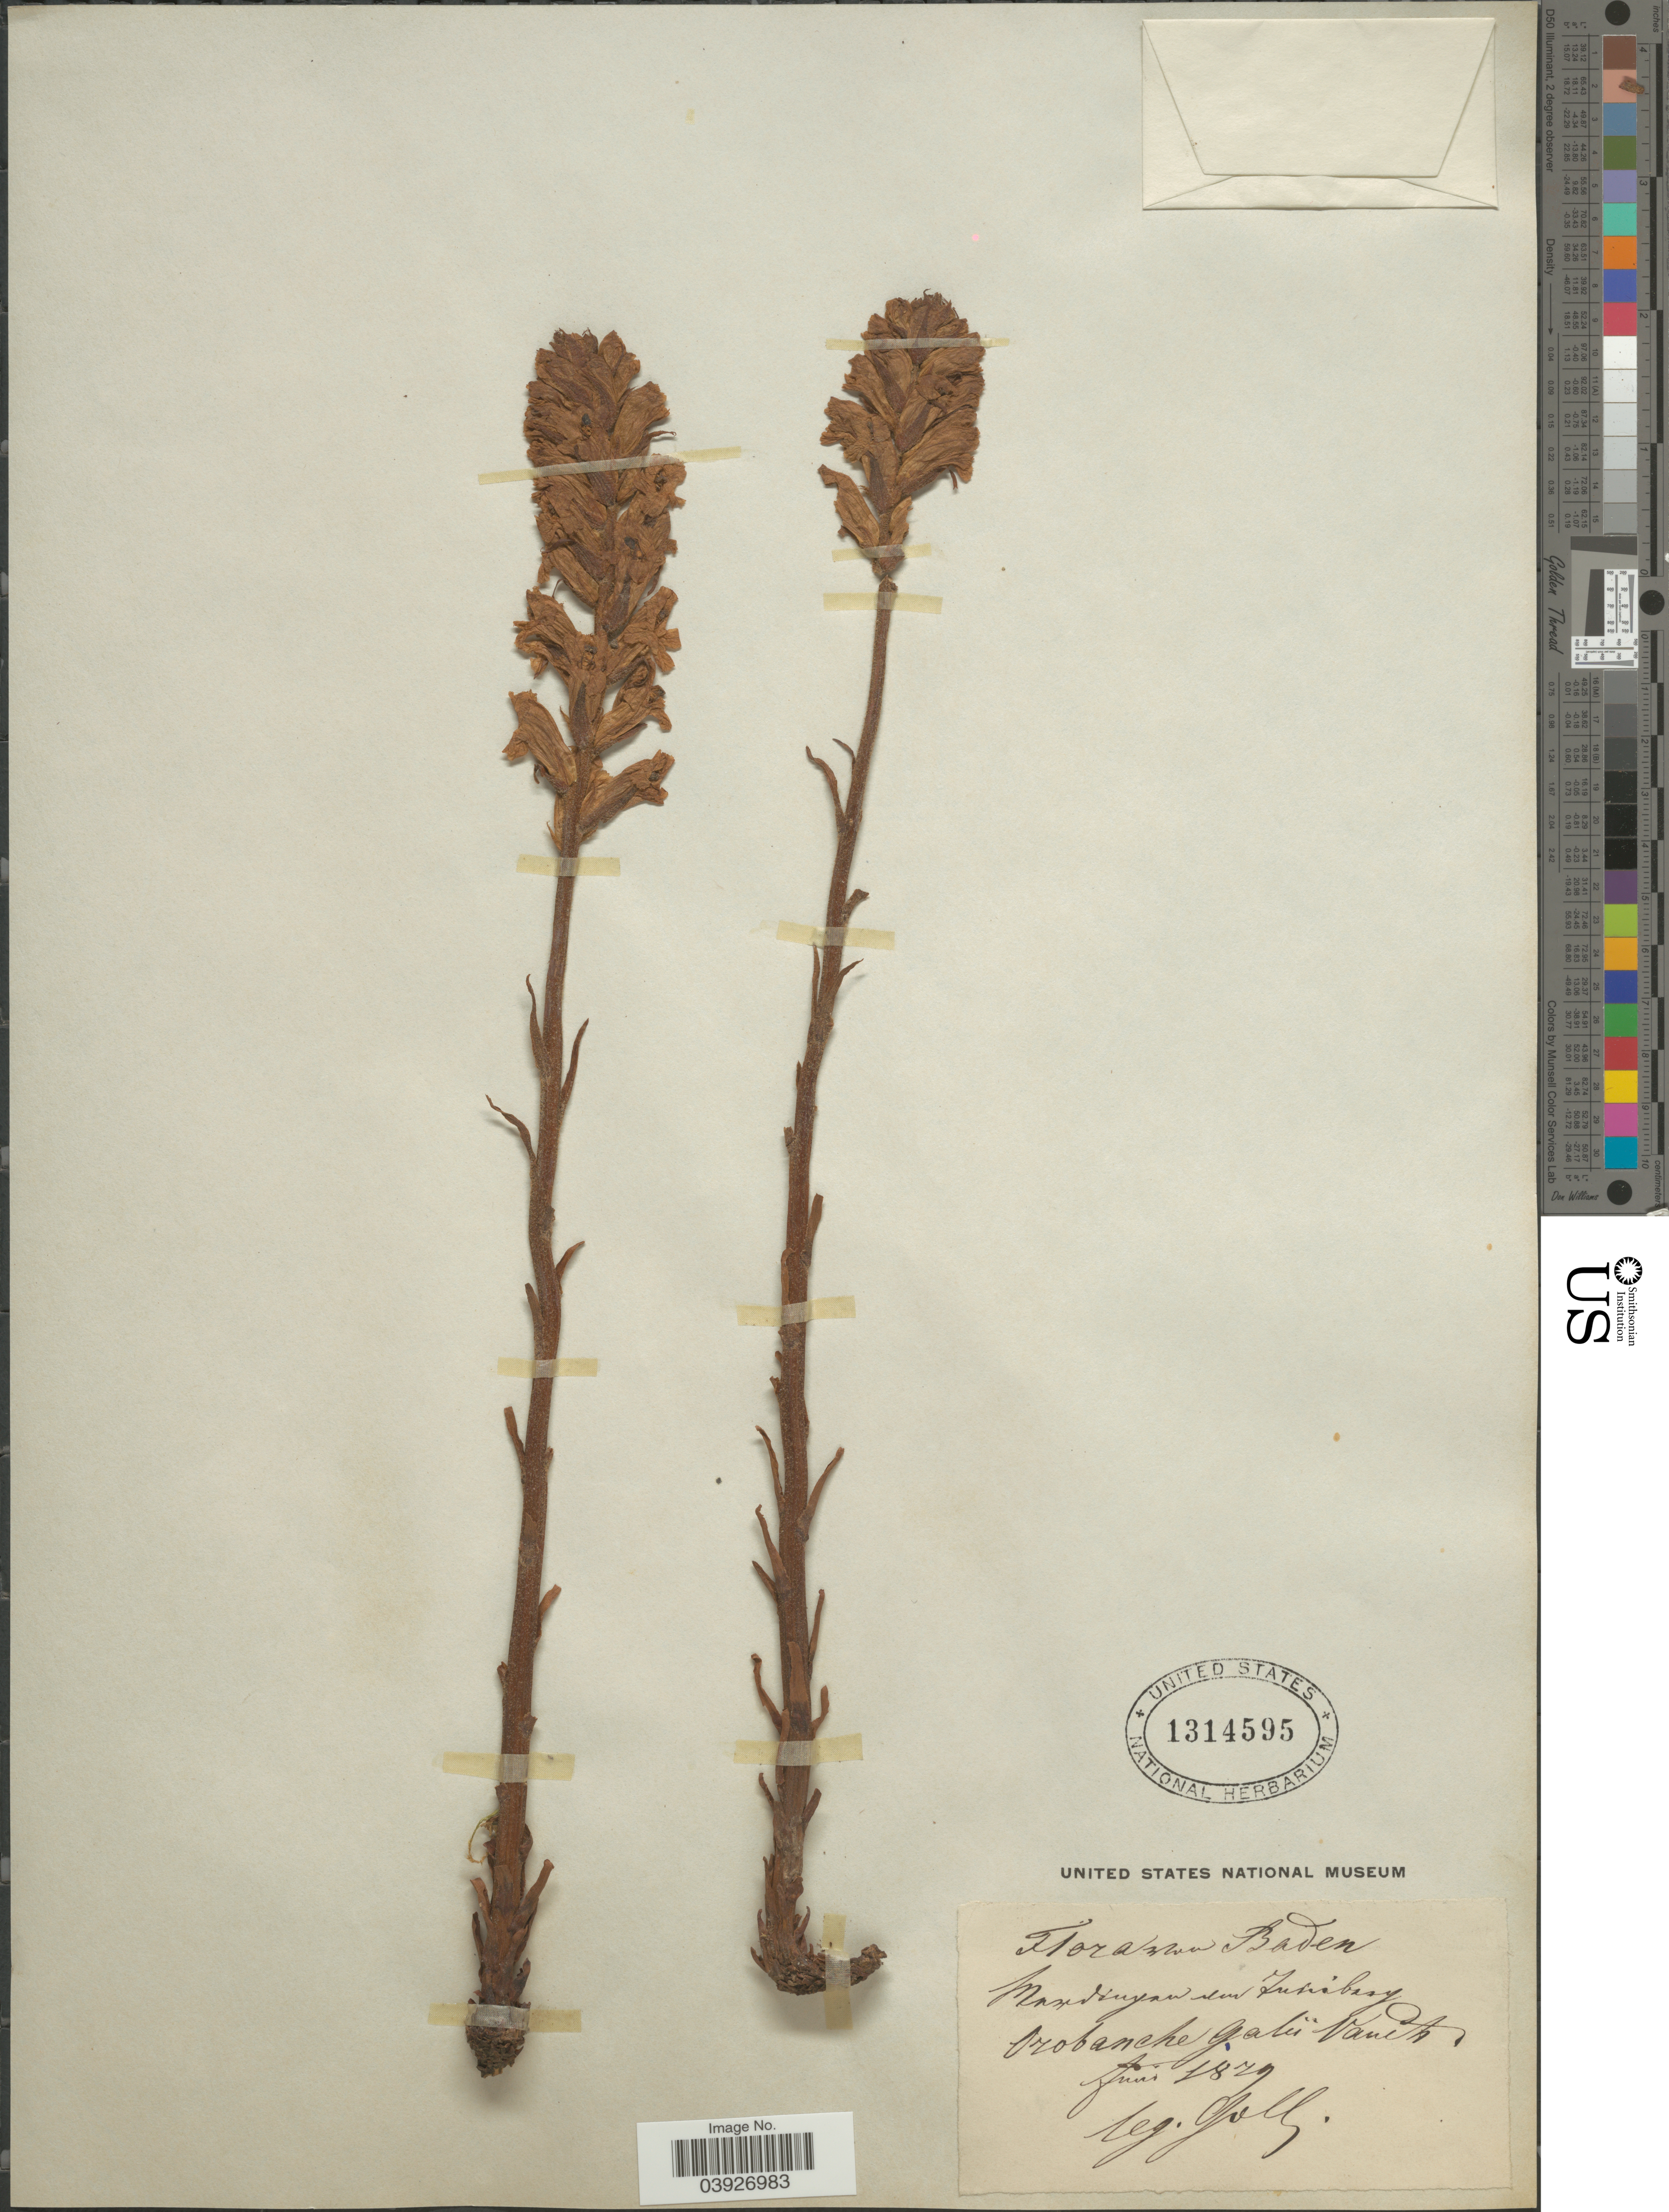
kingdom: Plantae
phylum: Tracheophyta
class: Magnoliopsida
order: Lamiales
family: Orobanchaceae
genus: Orobanche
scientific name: Orobanche galii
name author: Duby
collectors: -. Goll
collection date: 1879-06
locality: Orobache galï Vanch. [interpreted]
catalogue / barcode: US 1314595